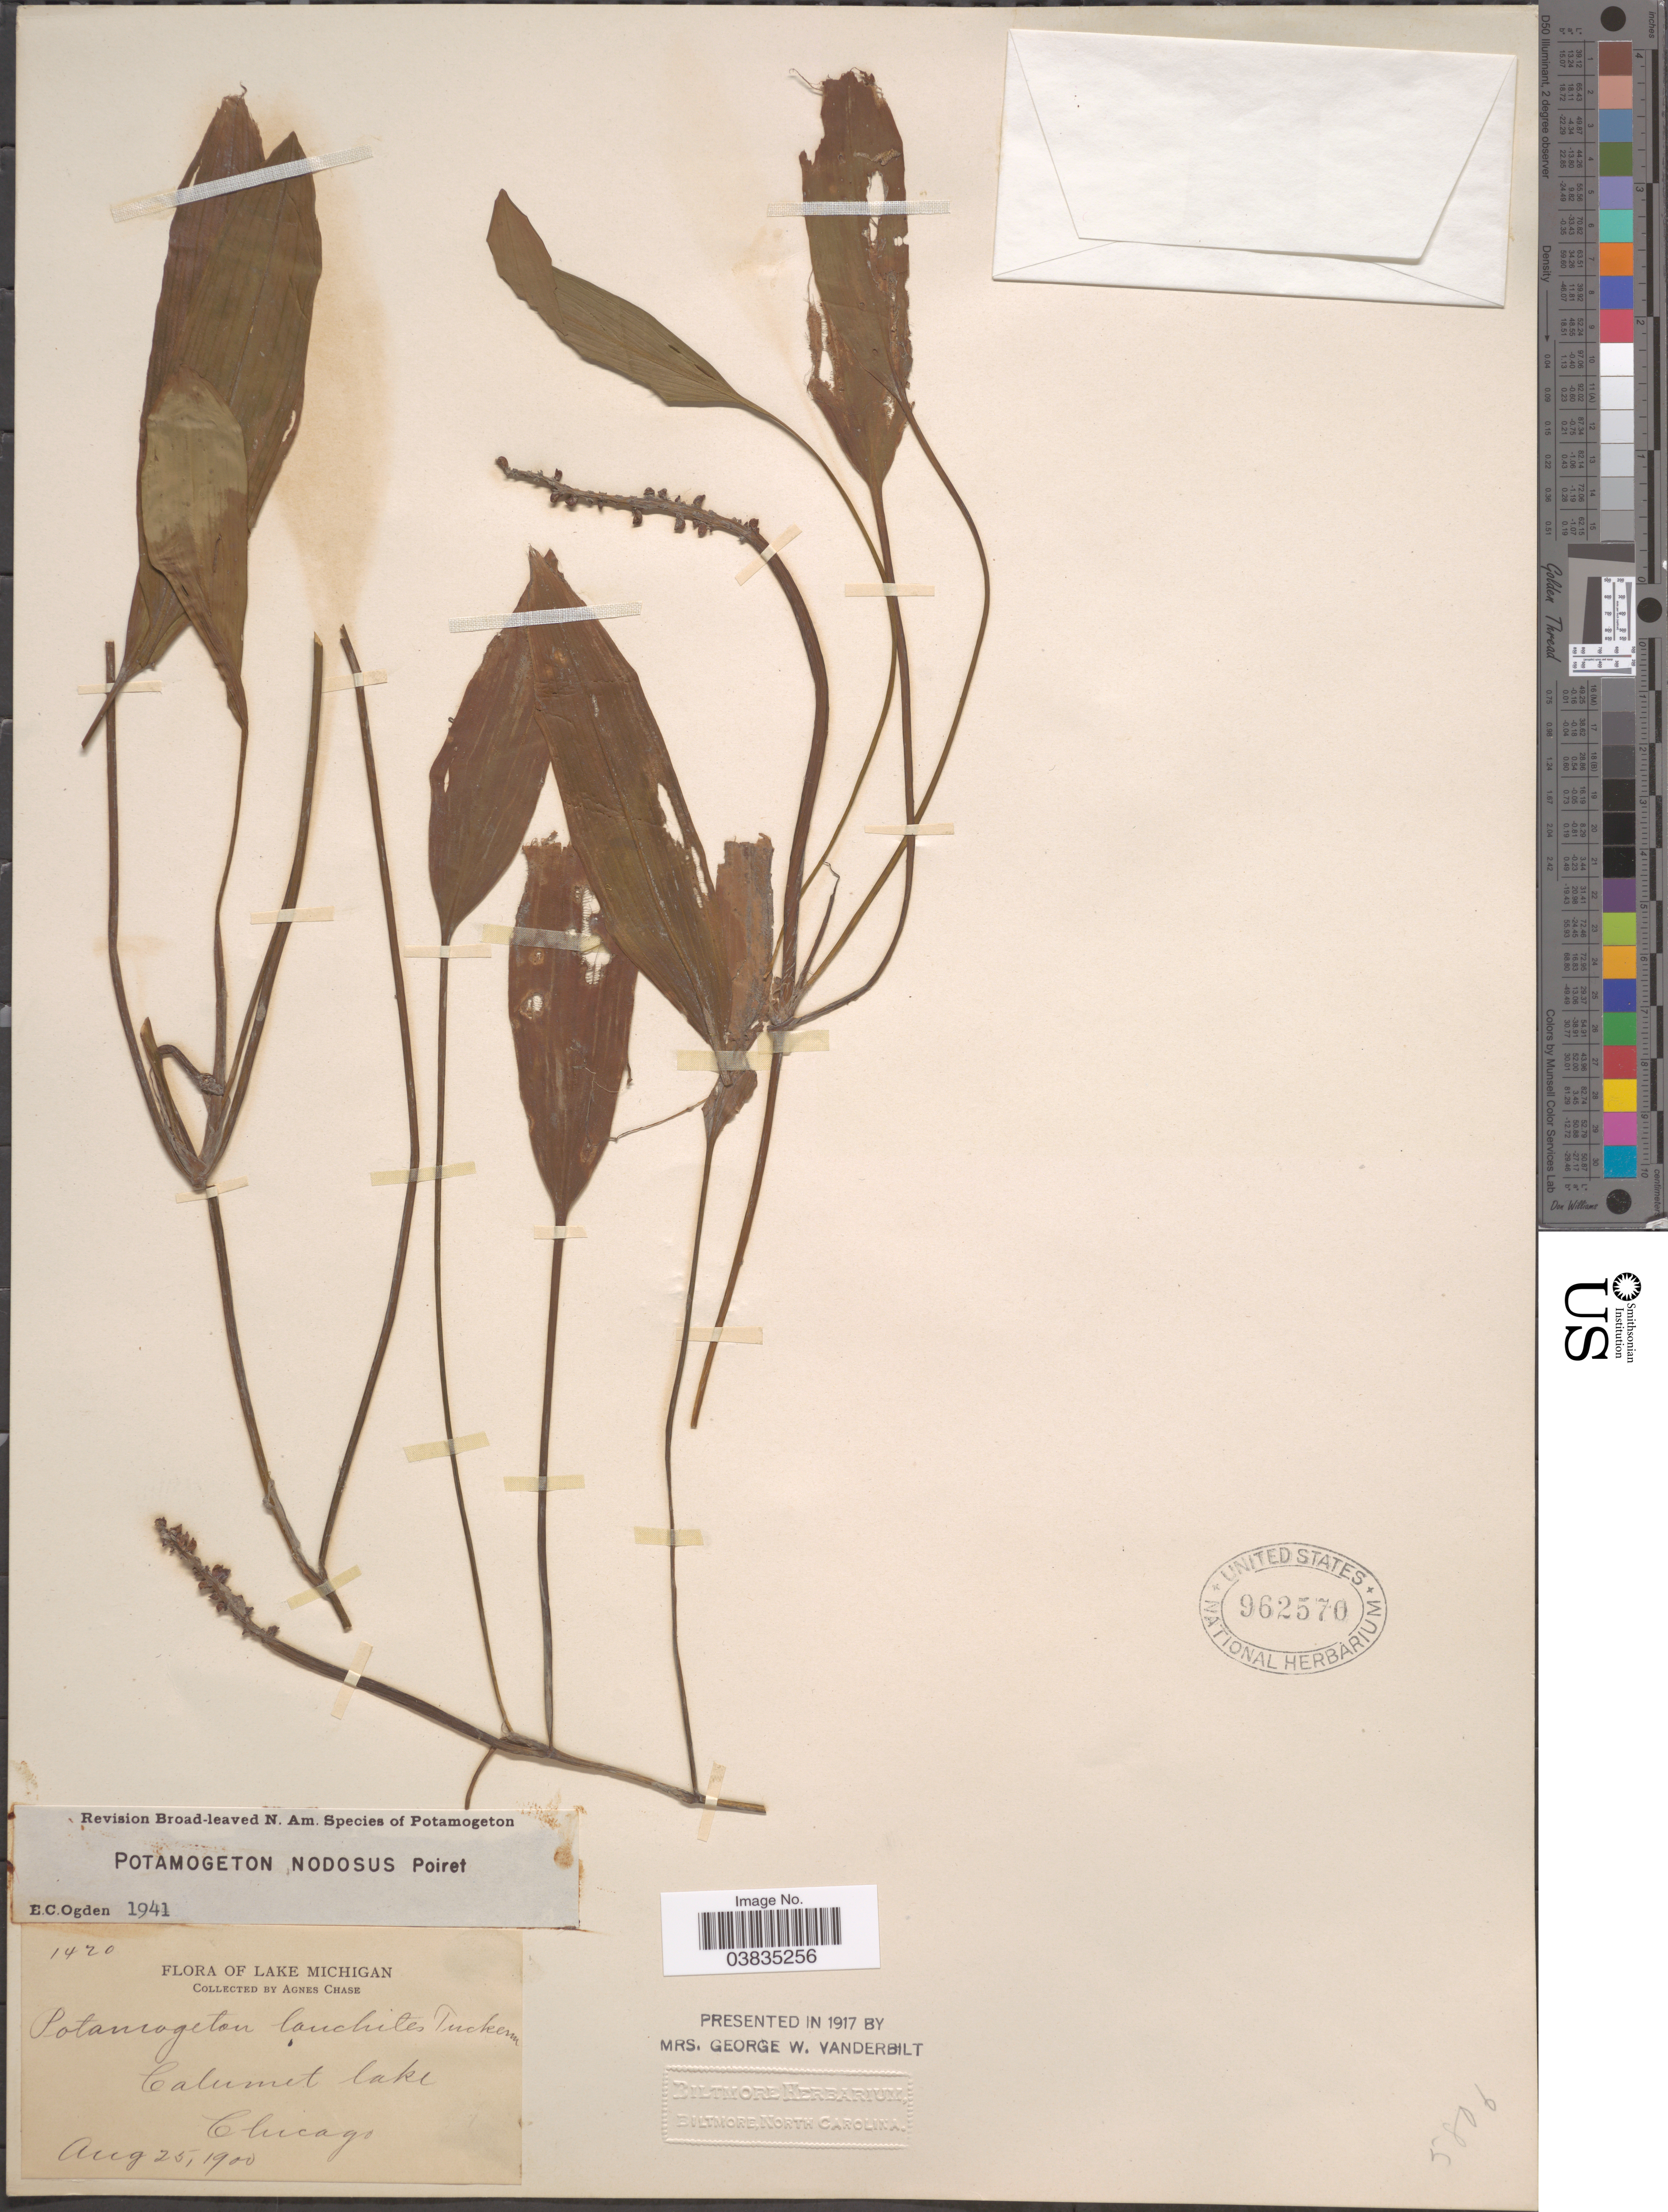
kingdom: Plantae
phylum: Tracheophyta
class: Liliopsida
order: Alismatales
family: Potamogetonaceae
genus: Potamogeton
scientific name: Potamogeton nodosus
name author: Poir.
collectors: A. Chase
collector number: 1420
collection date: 1900-08-25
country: United States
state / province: Michigan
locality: Lake Michigan. Calumet lake, Chicago.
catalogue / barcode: US 962570